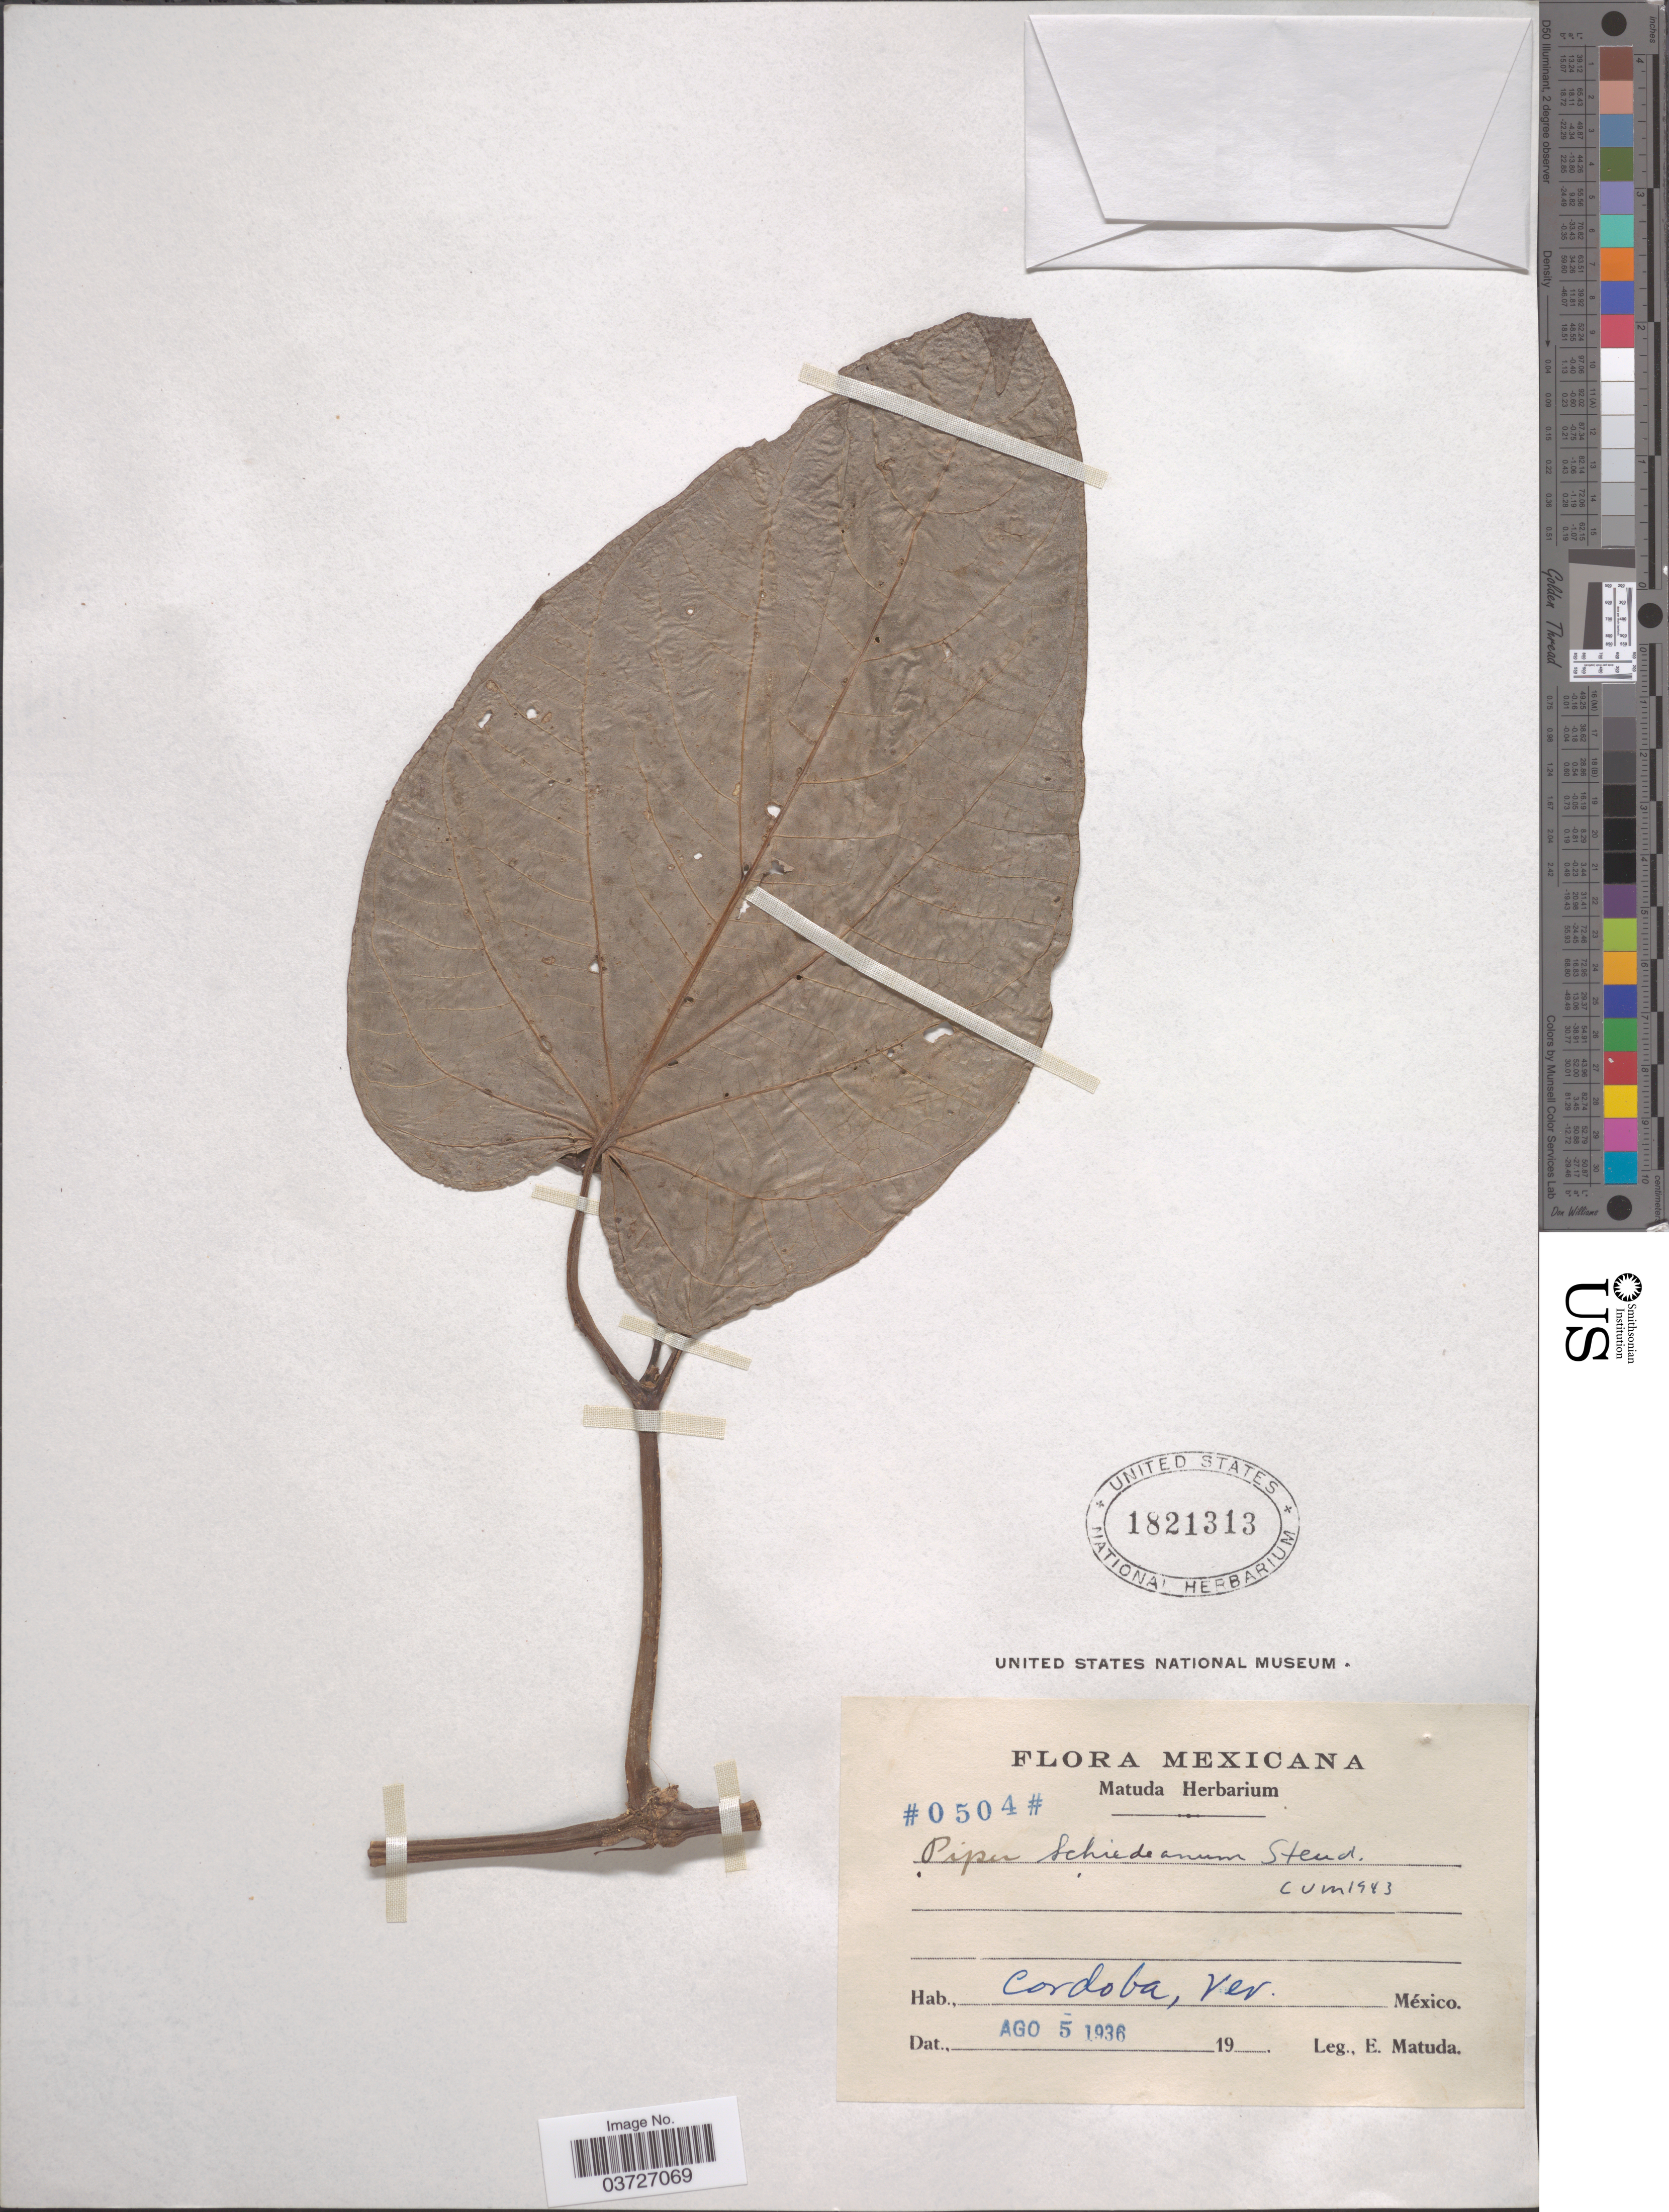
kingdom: Plantae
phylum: Tracheophyta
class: Magnoliopsida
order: Piperales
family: Piperaceae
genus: Piper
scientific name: Piper schiedeanum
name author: Steud.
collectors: E. Matuda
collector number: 0504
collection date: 1936-08-05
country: Mexico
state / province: Veracruz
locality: Cordoba, Ver.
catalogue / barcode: US 1821313